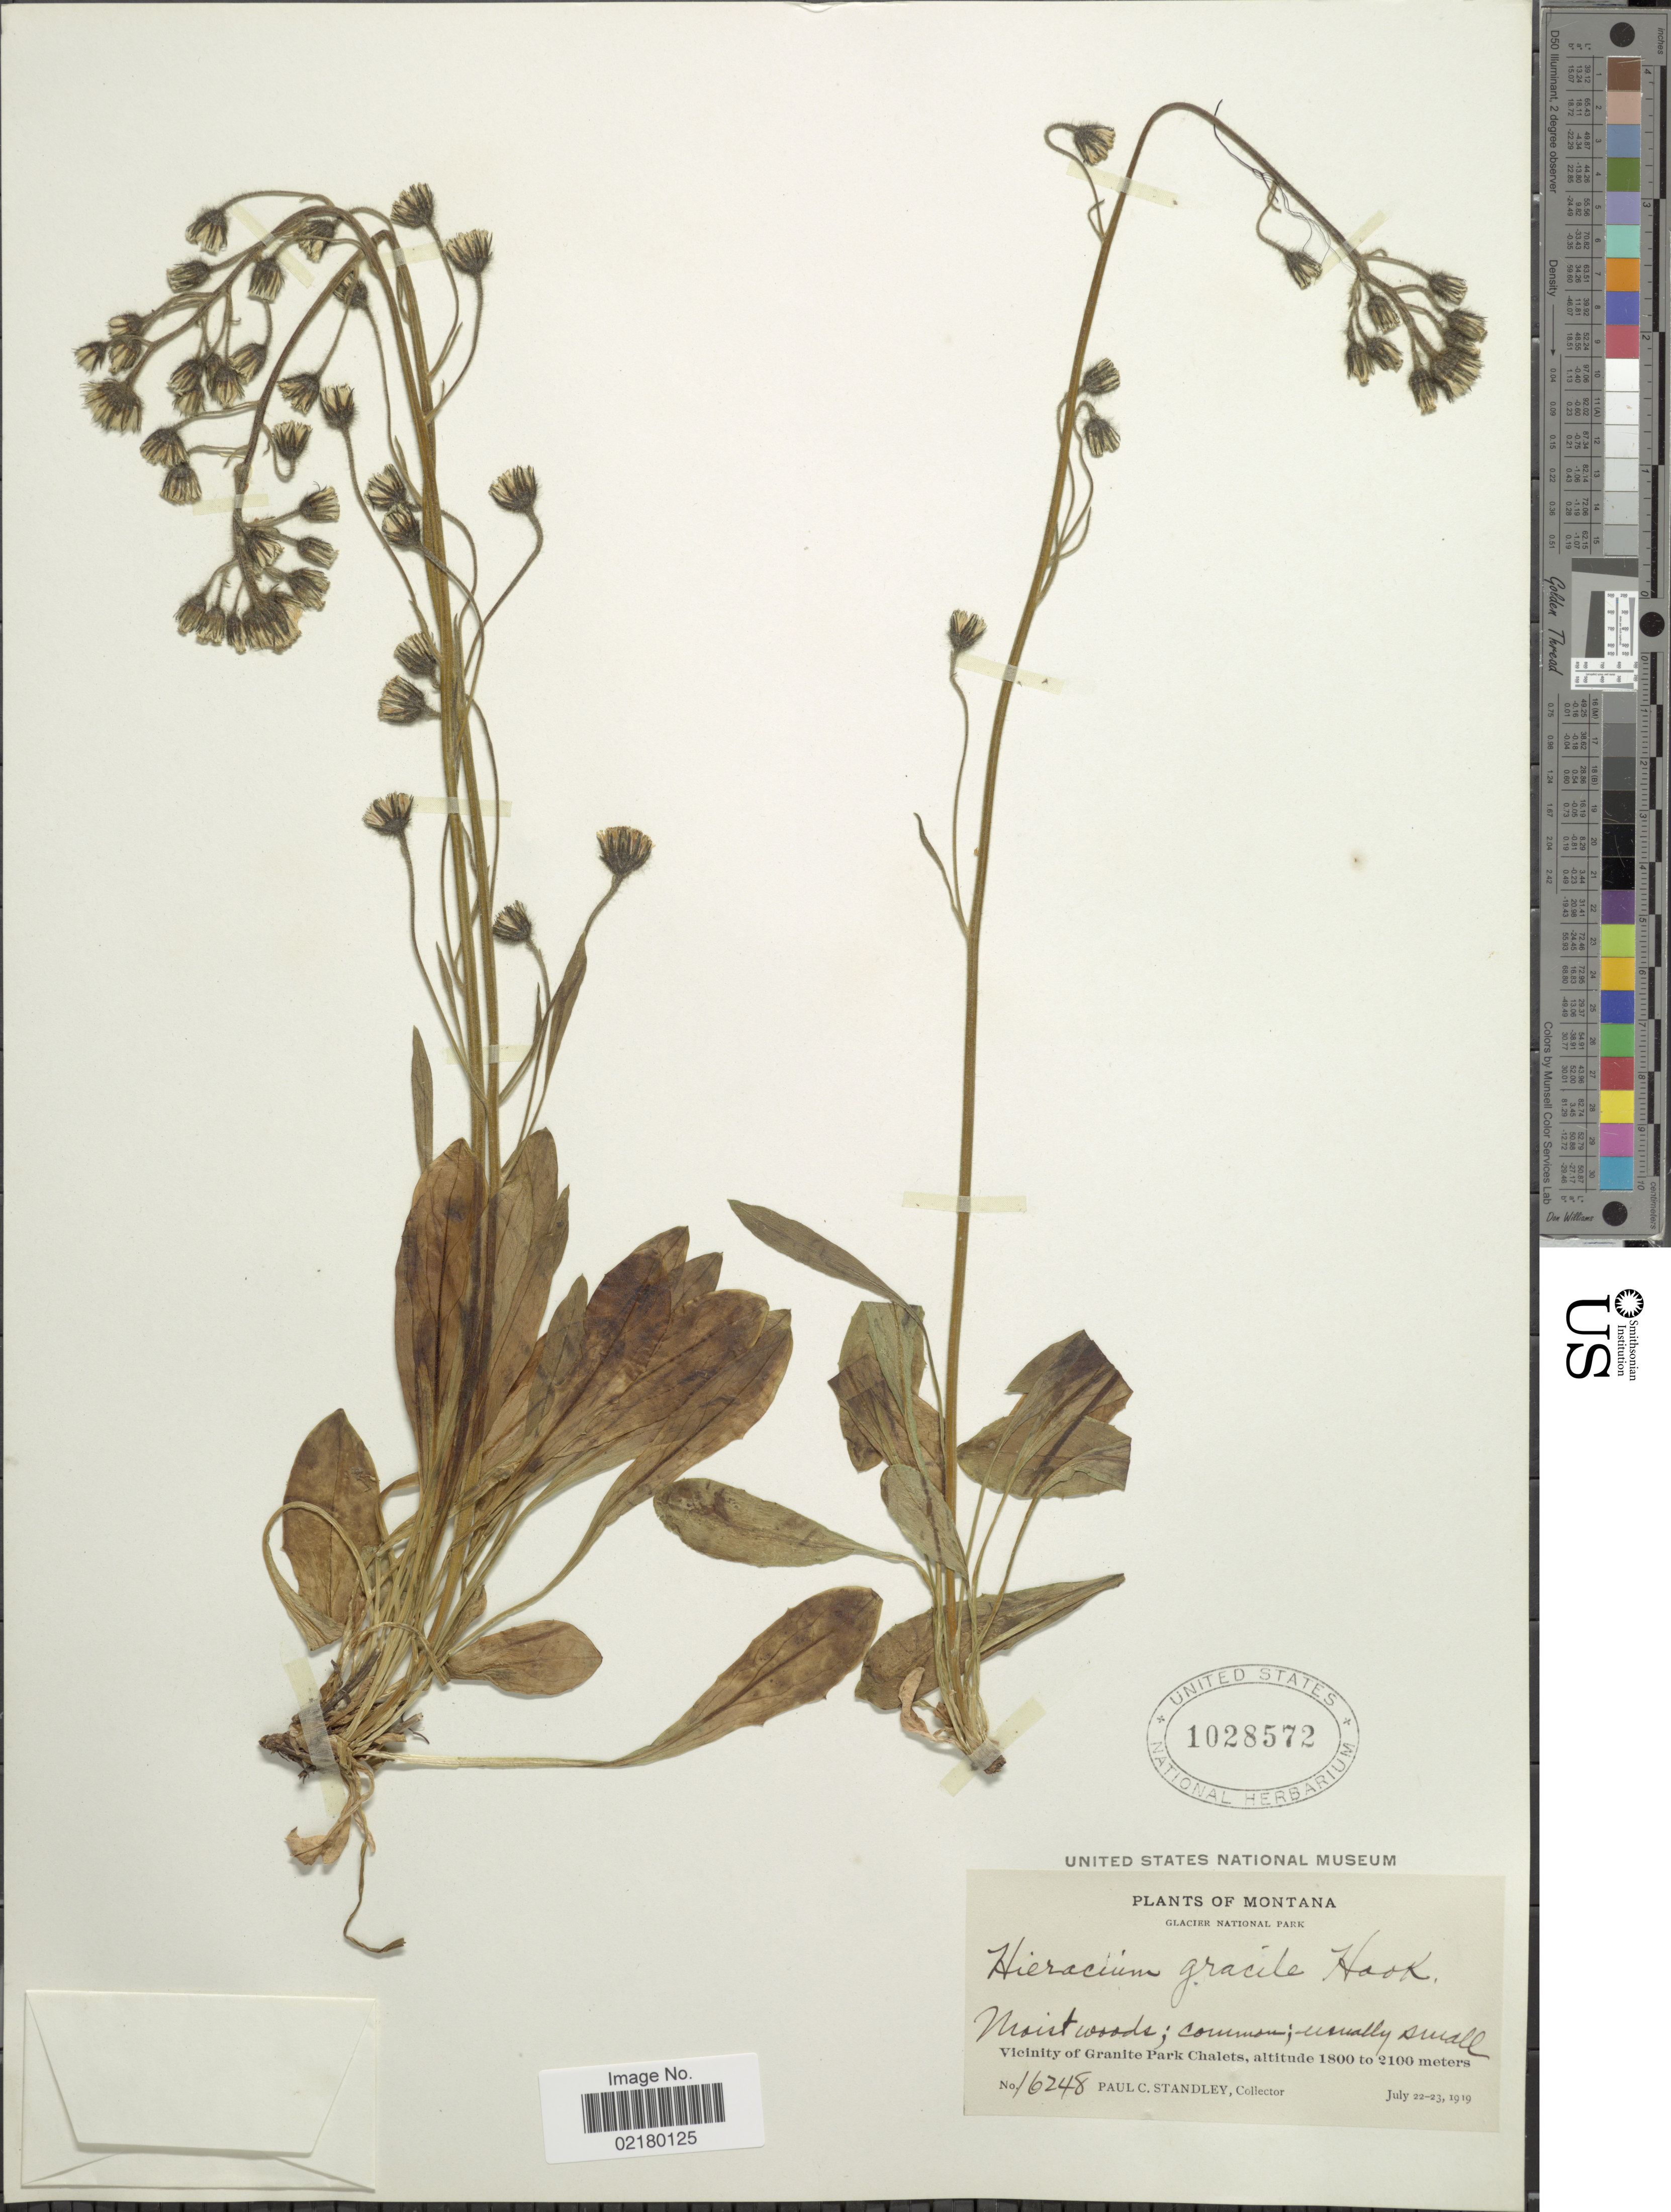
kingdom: Plantae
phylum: Tracheophyta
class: Magnoliopsida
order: Asterales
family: Asteraceae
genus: Hieracium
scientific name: Hieracium triste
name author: Willd. ex Spreng.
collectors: P. C. Standley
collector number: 16248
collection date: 1919-07-22/1919-07-23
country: United States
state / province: Montana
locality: Glacier National Park, Moist woods; common; usually small, Vicinity of Granite Park Chalets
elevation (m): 1800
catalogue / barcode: US 1028572